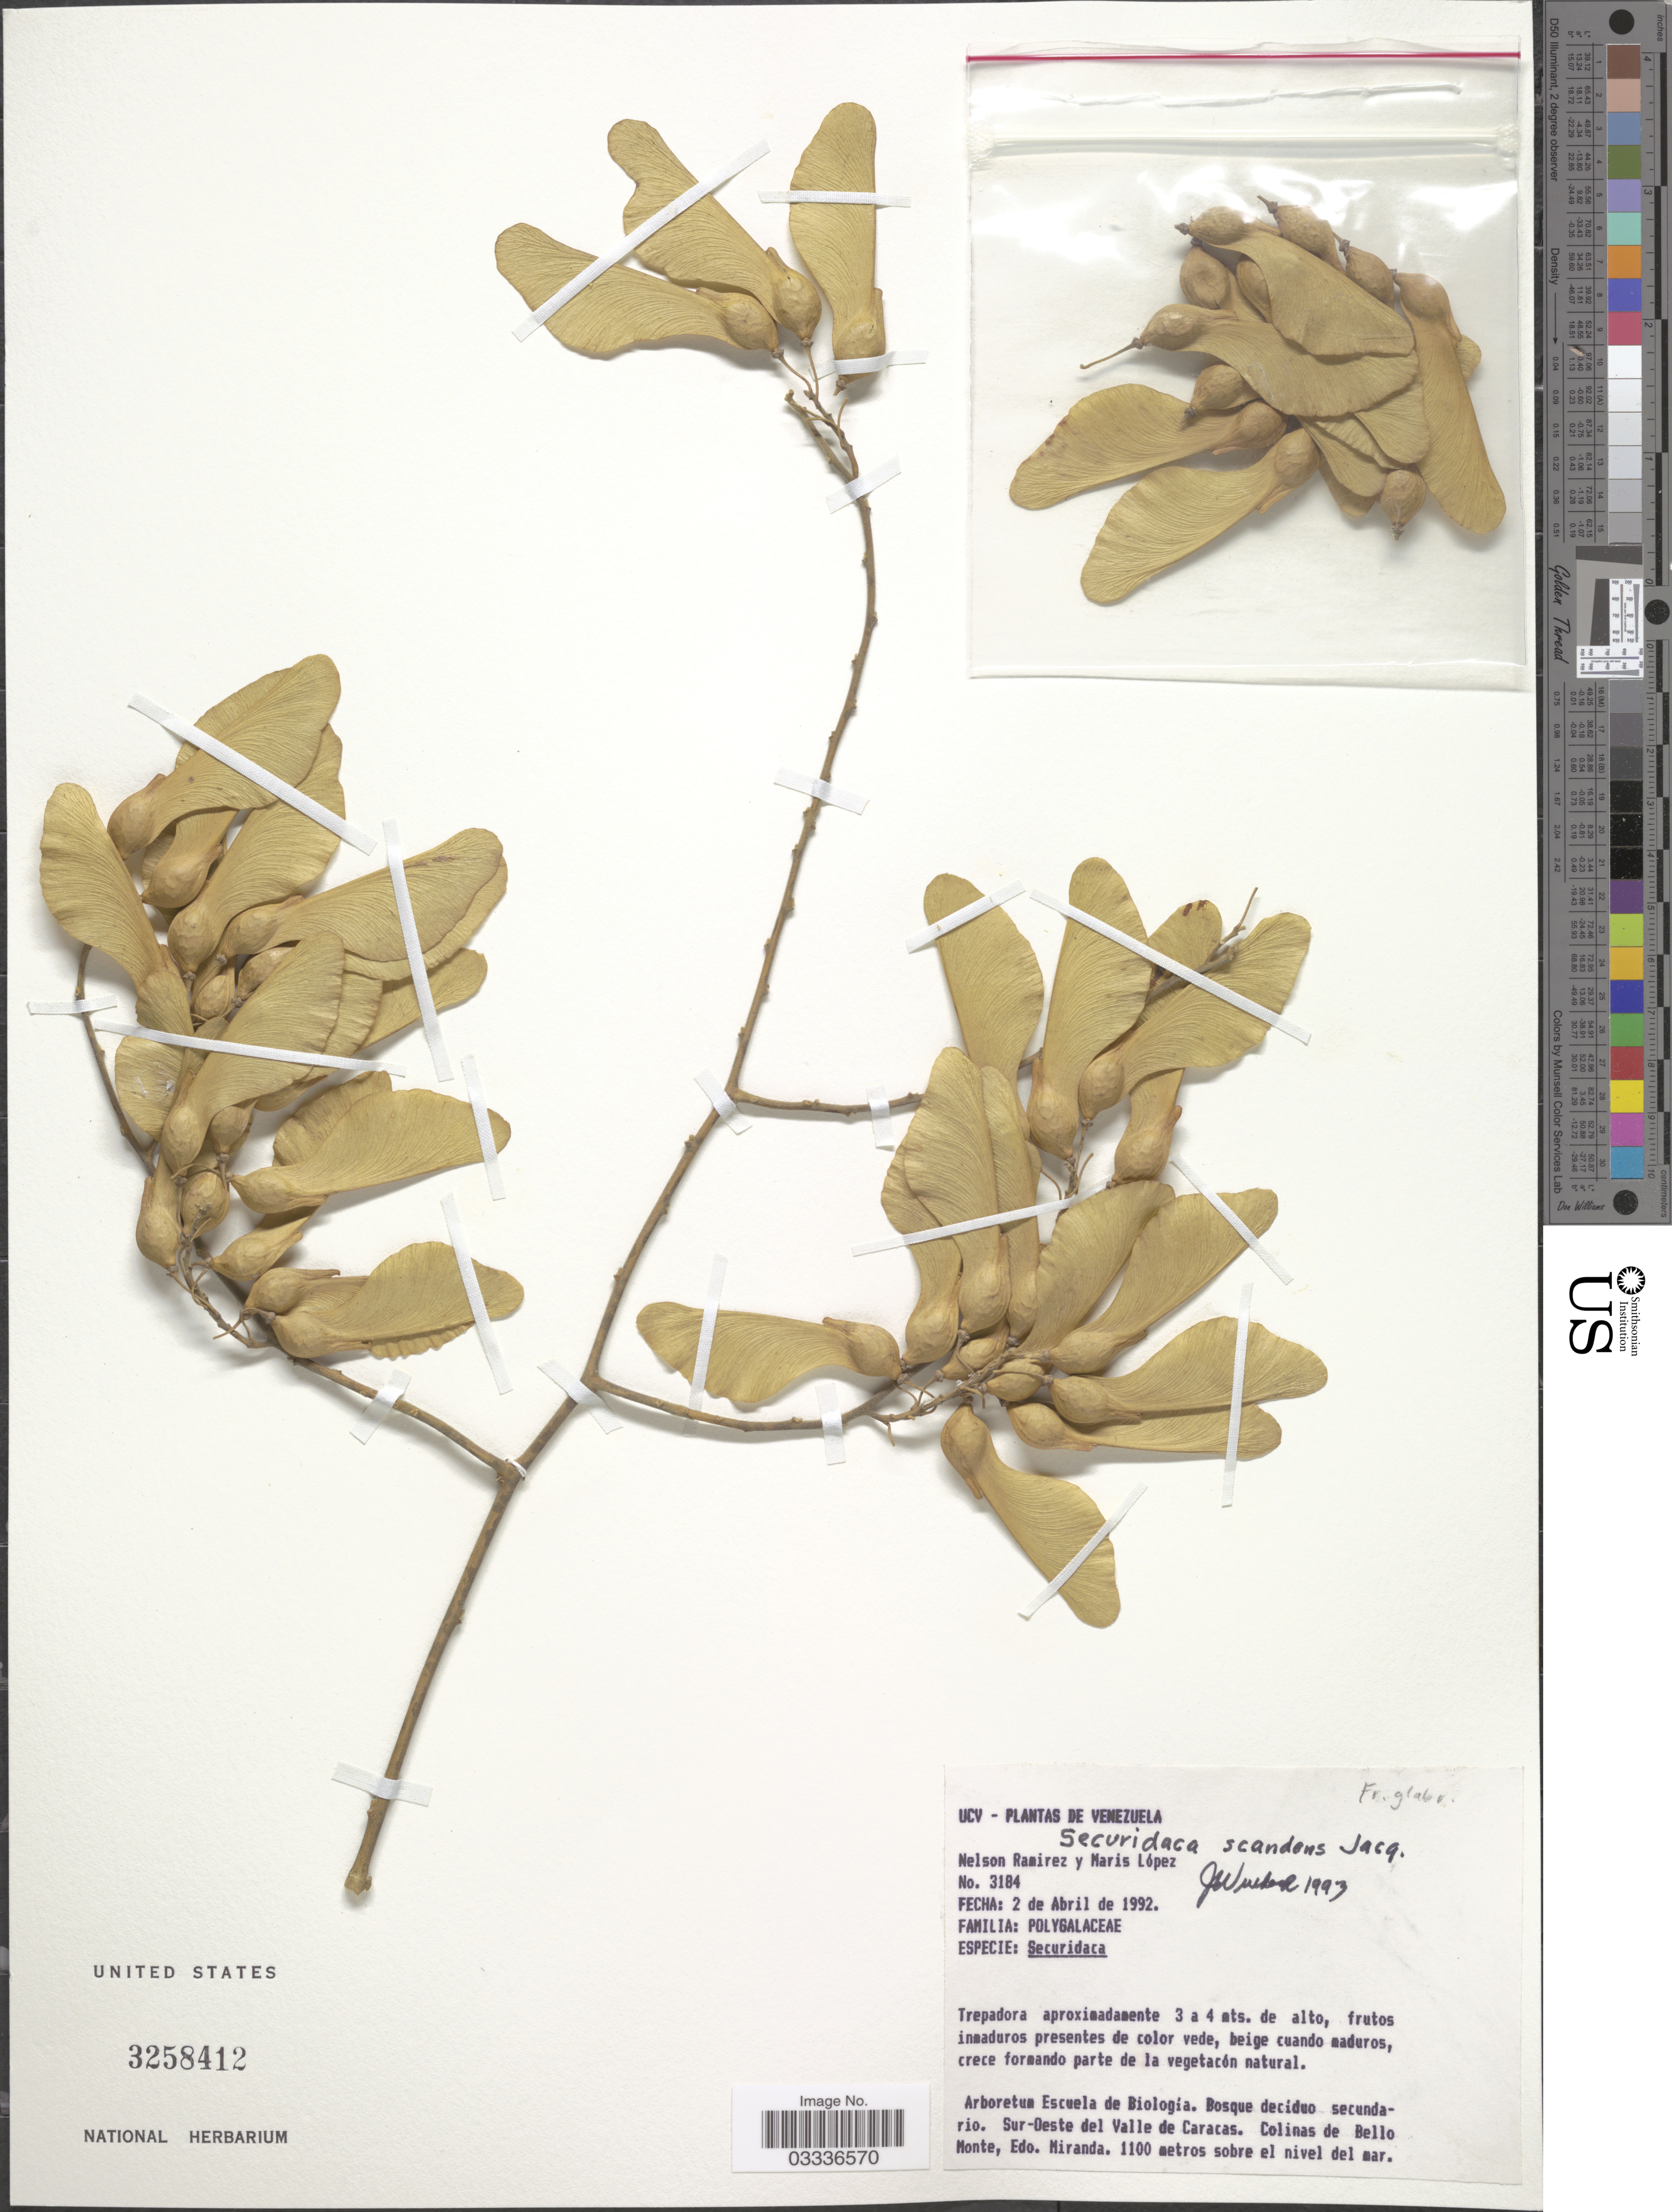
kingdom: Plantae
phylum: Tracheophyta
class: Magnoliopsida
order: Fabales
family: Polygalaceae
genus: Securidaca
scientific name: Securidaca scandens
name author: Jacq.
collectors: N. Ramírez & M. López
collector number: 3184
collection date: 1992-04-02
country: Venezuela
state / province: Miranda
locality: Arboretum Escuela de Biología. Sur-Oeste del Valle de Caracas. Colinas de Bello Monte.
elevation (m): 1100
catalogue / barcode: US 3258412